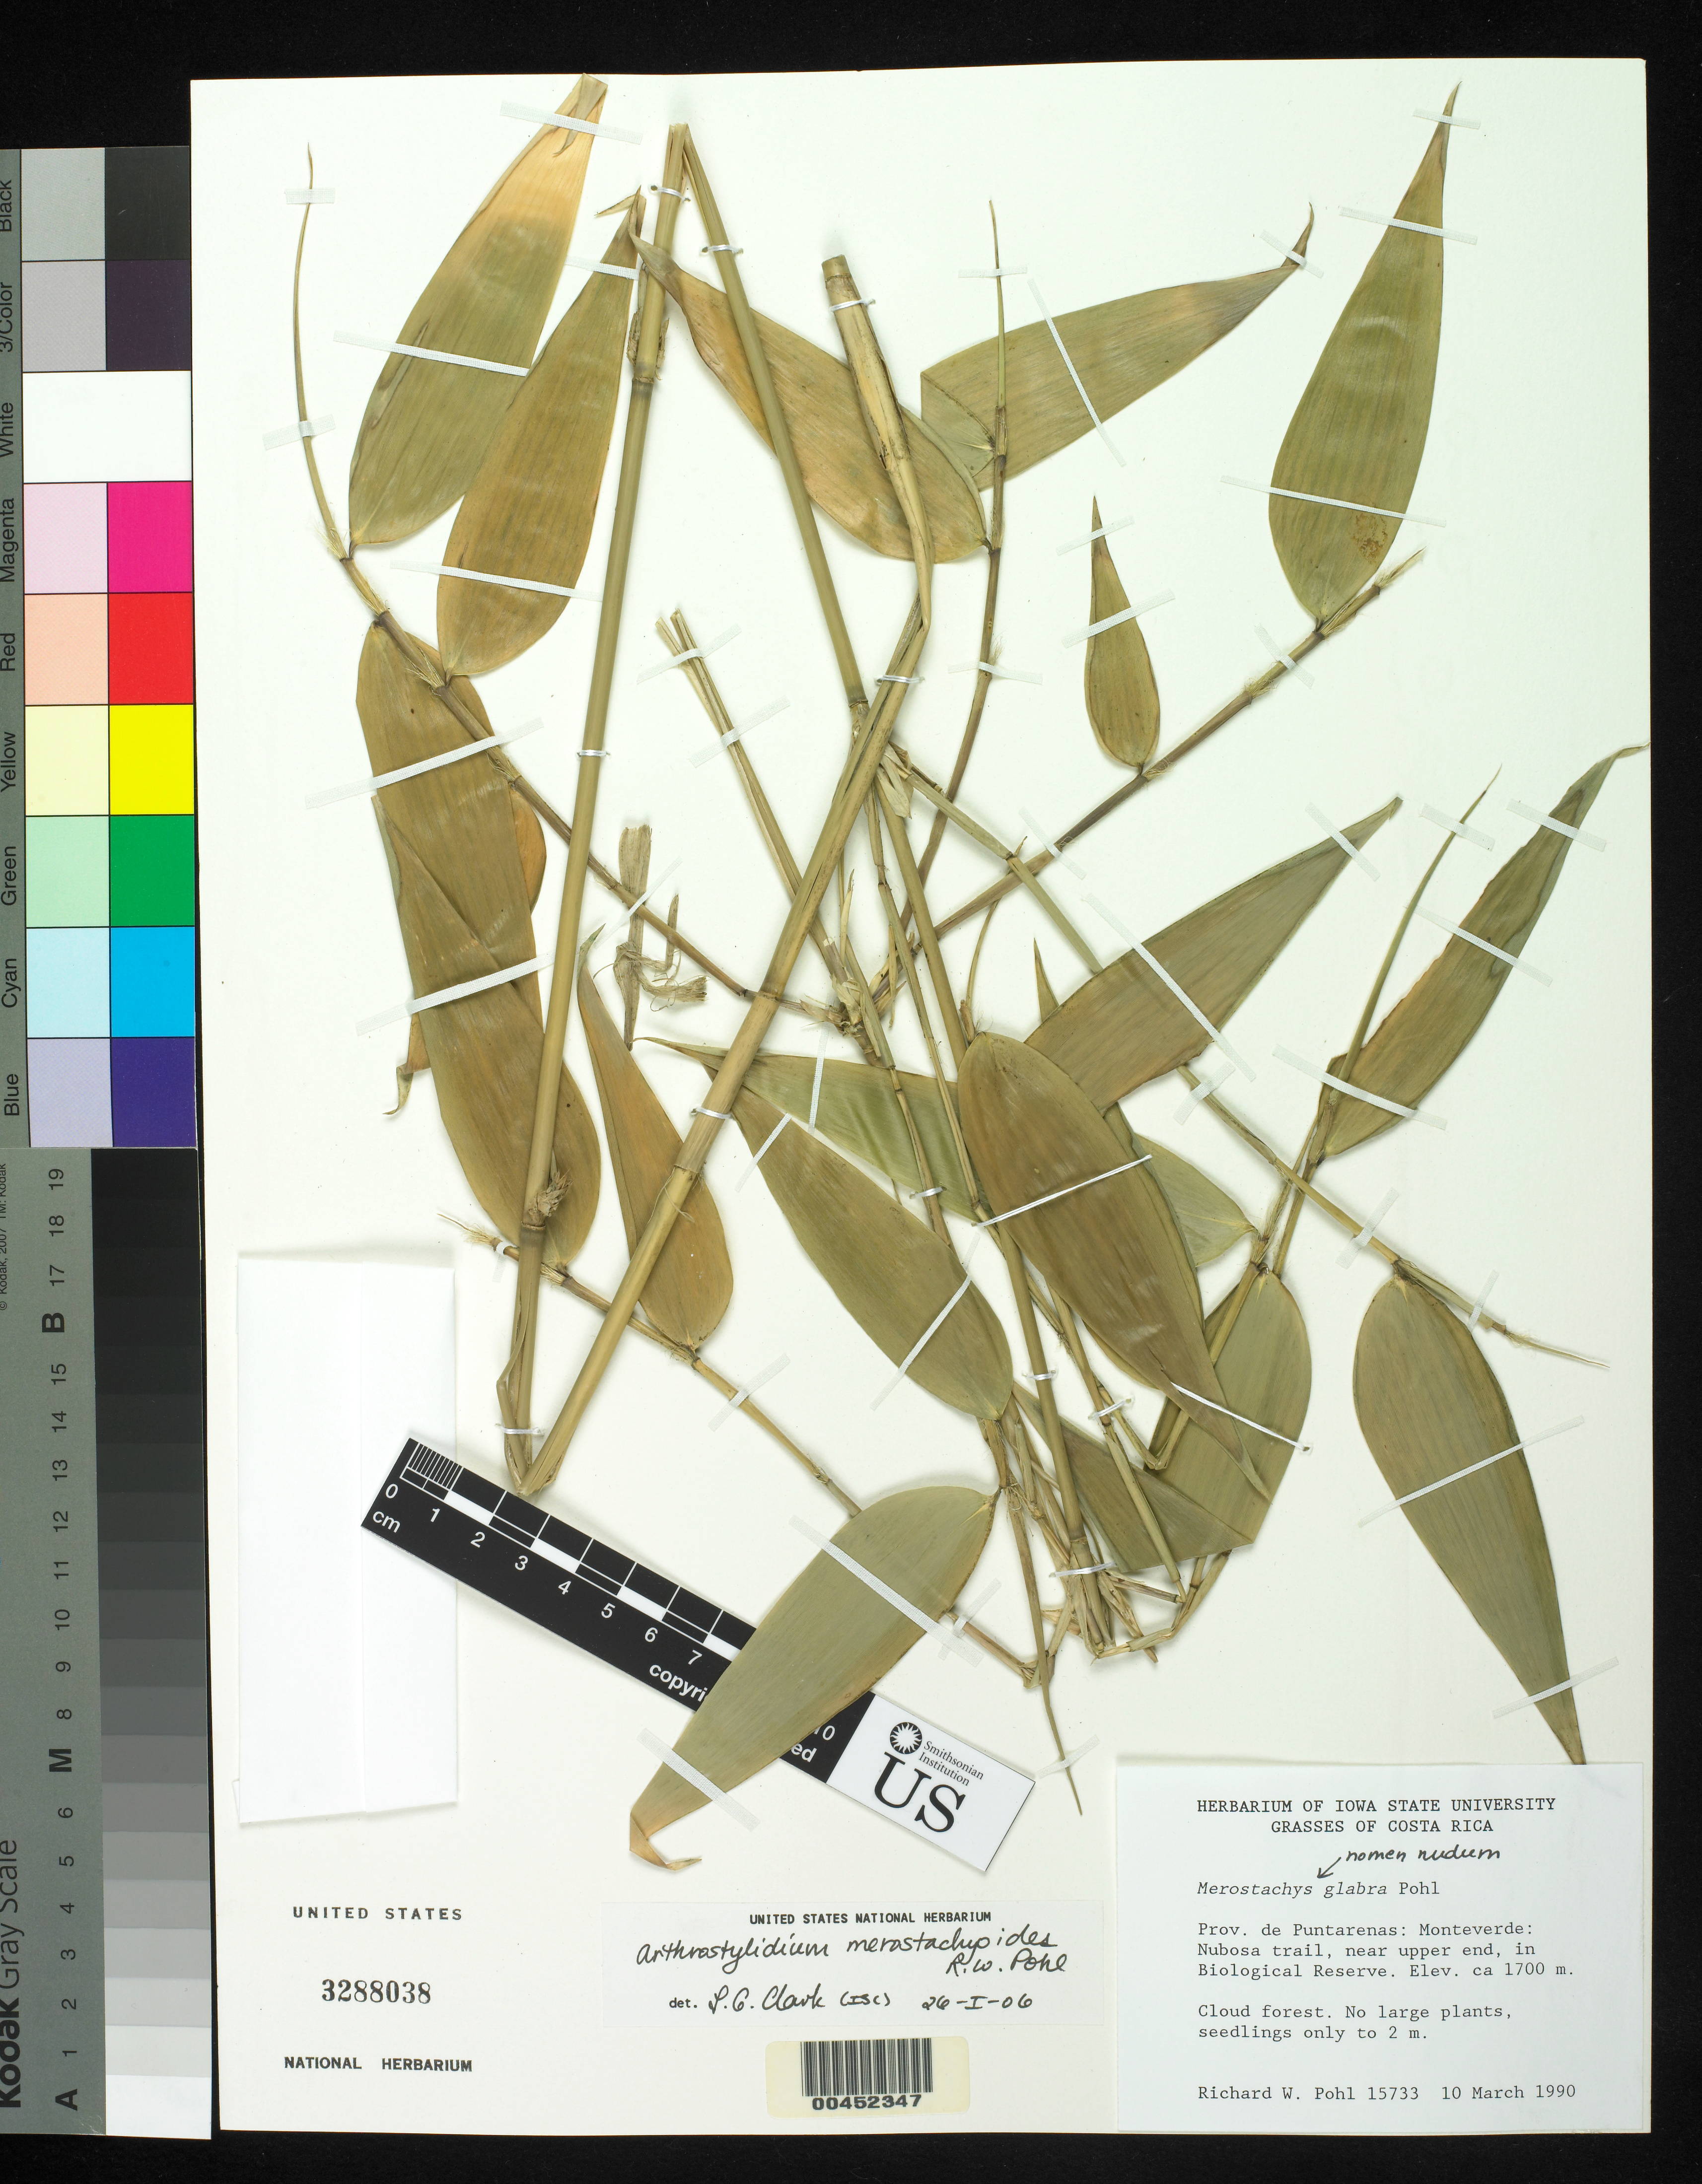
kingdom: Plantae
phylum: Tracheophyta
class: Liliopsida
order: Poales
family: Poaceae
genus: Arthrostylidium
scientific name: Arthrostylidium merostachyoides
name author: R.W. Pohl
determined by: Clark, Lynn G., (ISC), Iowa State University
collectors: R. W. Pohl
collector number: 15733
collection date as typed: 10 Mar 1990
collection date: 1990-03-10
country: Costa Rica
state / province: Puntarenas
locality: Monteverde, nubosa trail, in biological reserve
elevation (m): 1700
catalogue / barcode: US 3288038